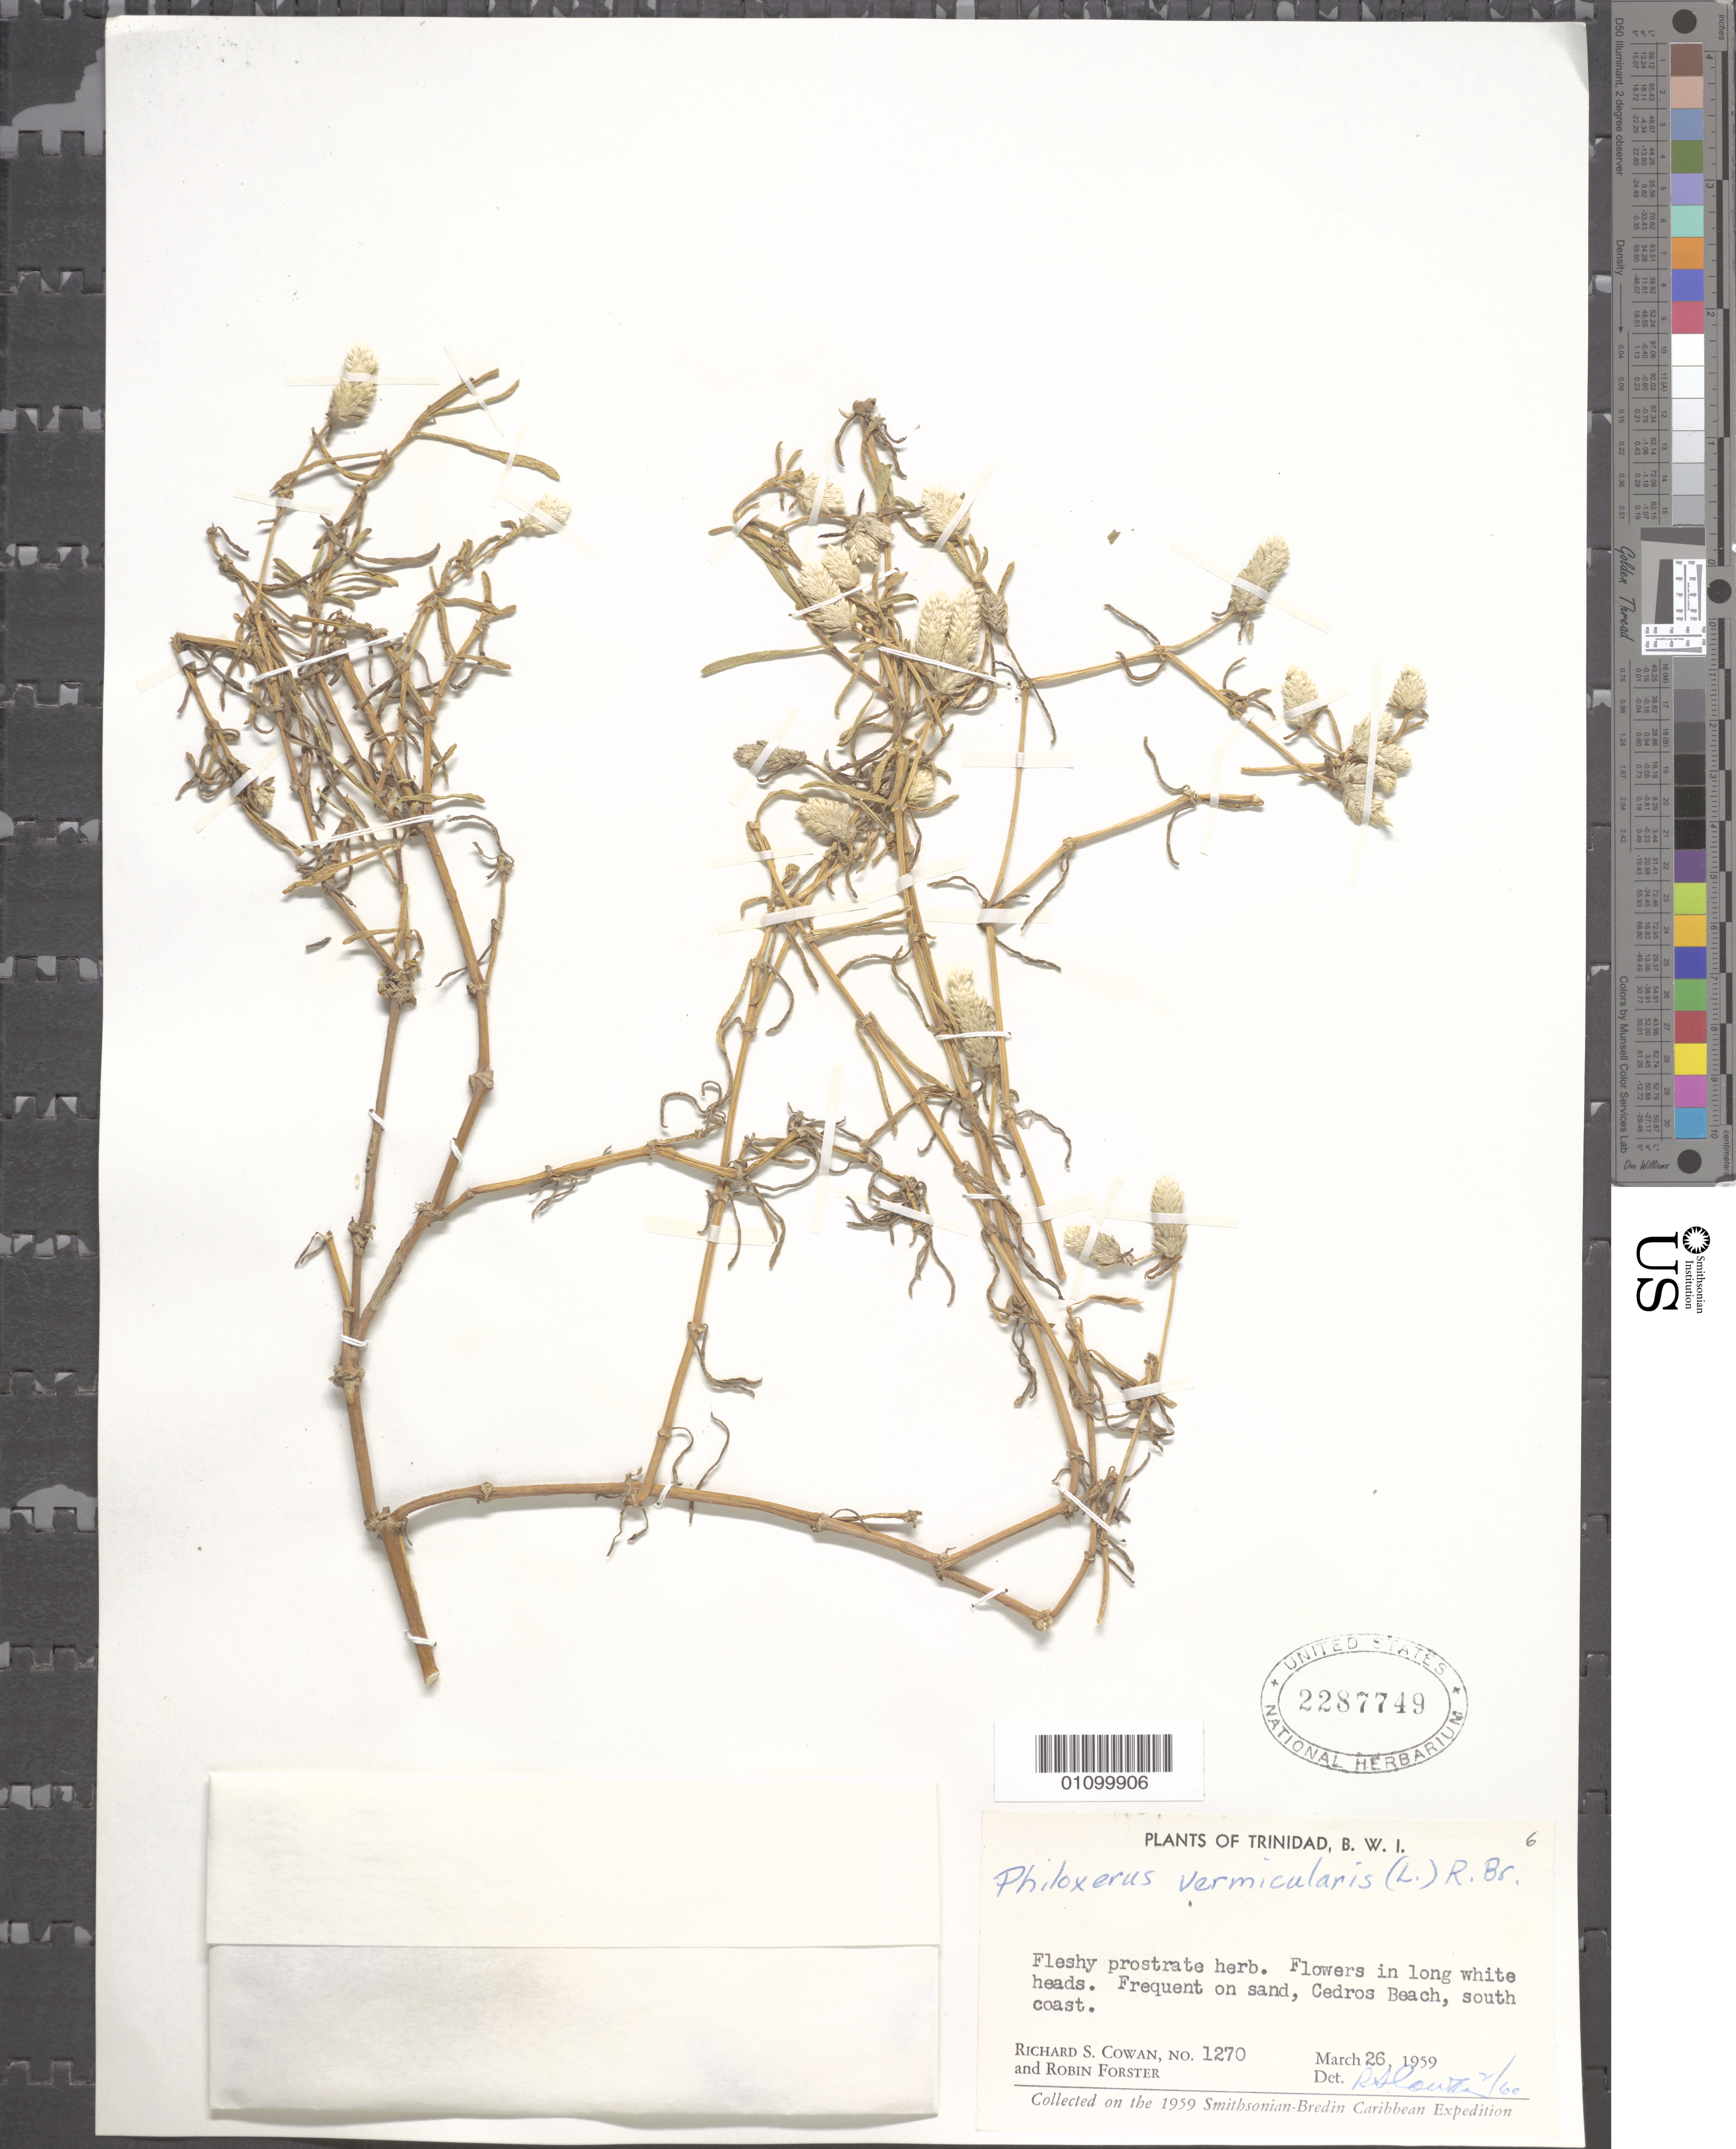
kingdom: Plantae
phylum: Tracheophyta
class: Magnoliopsida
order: Caryophyllales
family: Amaranthaceae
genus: Gomphrena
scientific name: Gomphrena vermicularis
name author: L.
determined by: Strong, Mark T., (BOT), Smithsonian Institution - National Museum of Natural History (UNITED STATES)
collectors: R. S. Cowan & R. Forster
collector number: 1270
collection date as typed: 26 Mar 1959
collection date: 1959-03-26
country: Trinidad and Tobago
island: Trinidad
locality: Frequent on sand, Cedros Beach, south coast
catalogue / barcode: US 2287749